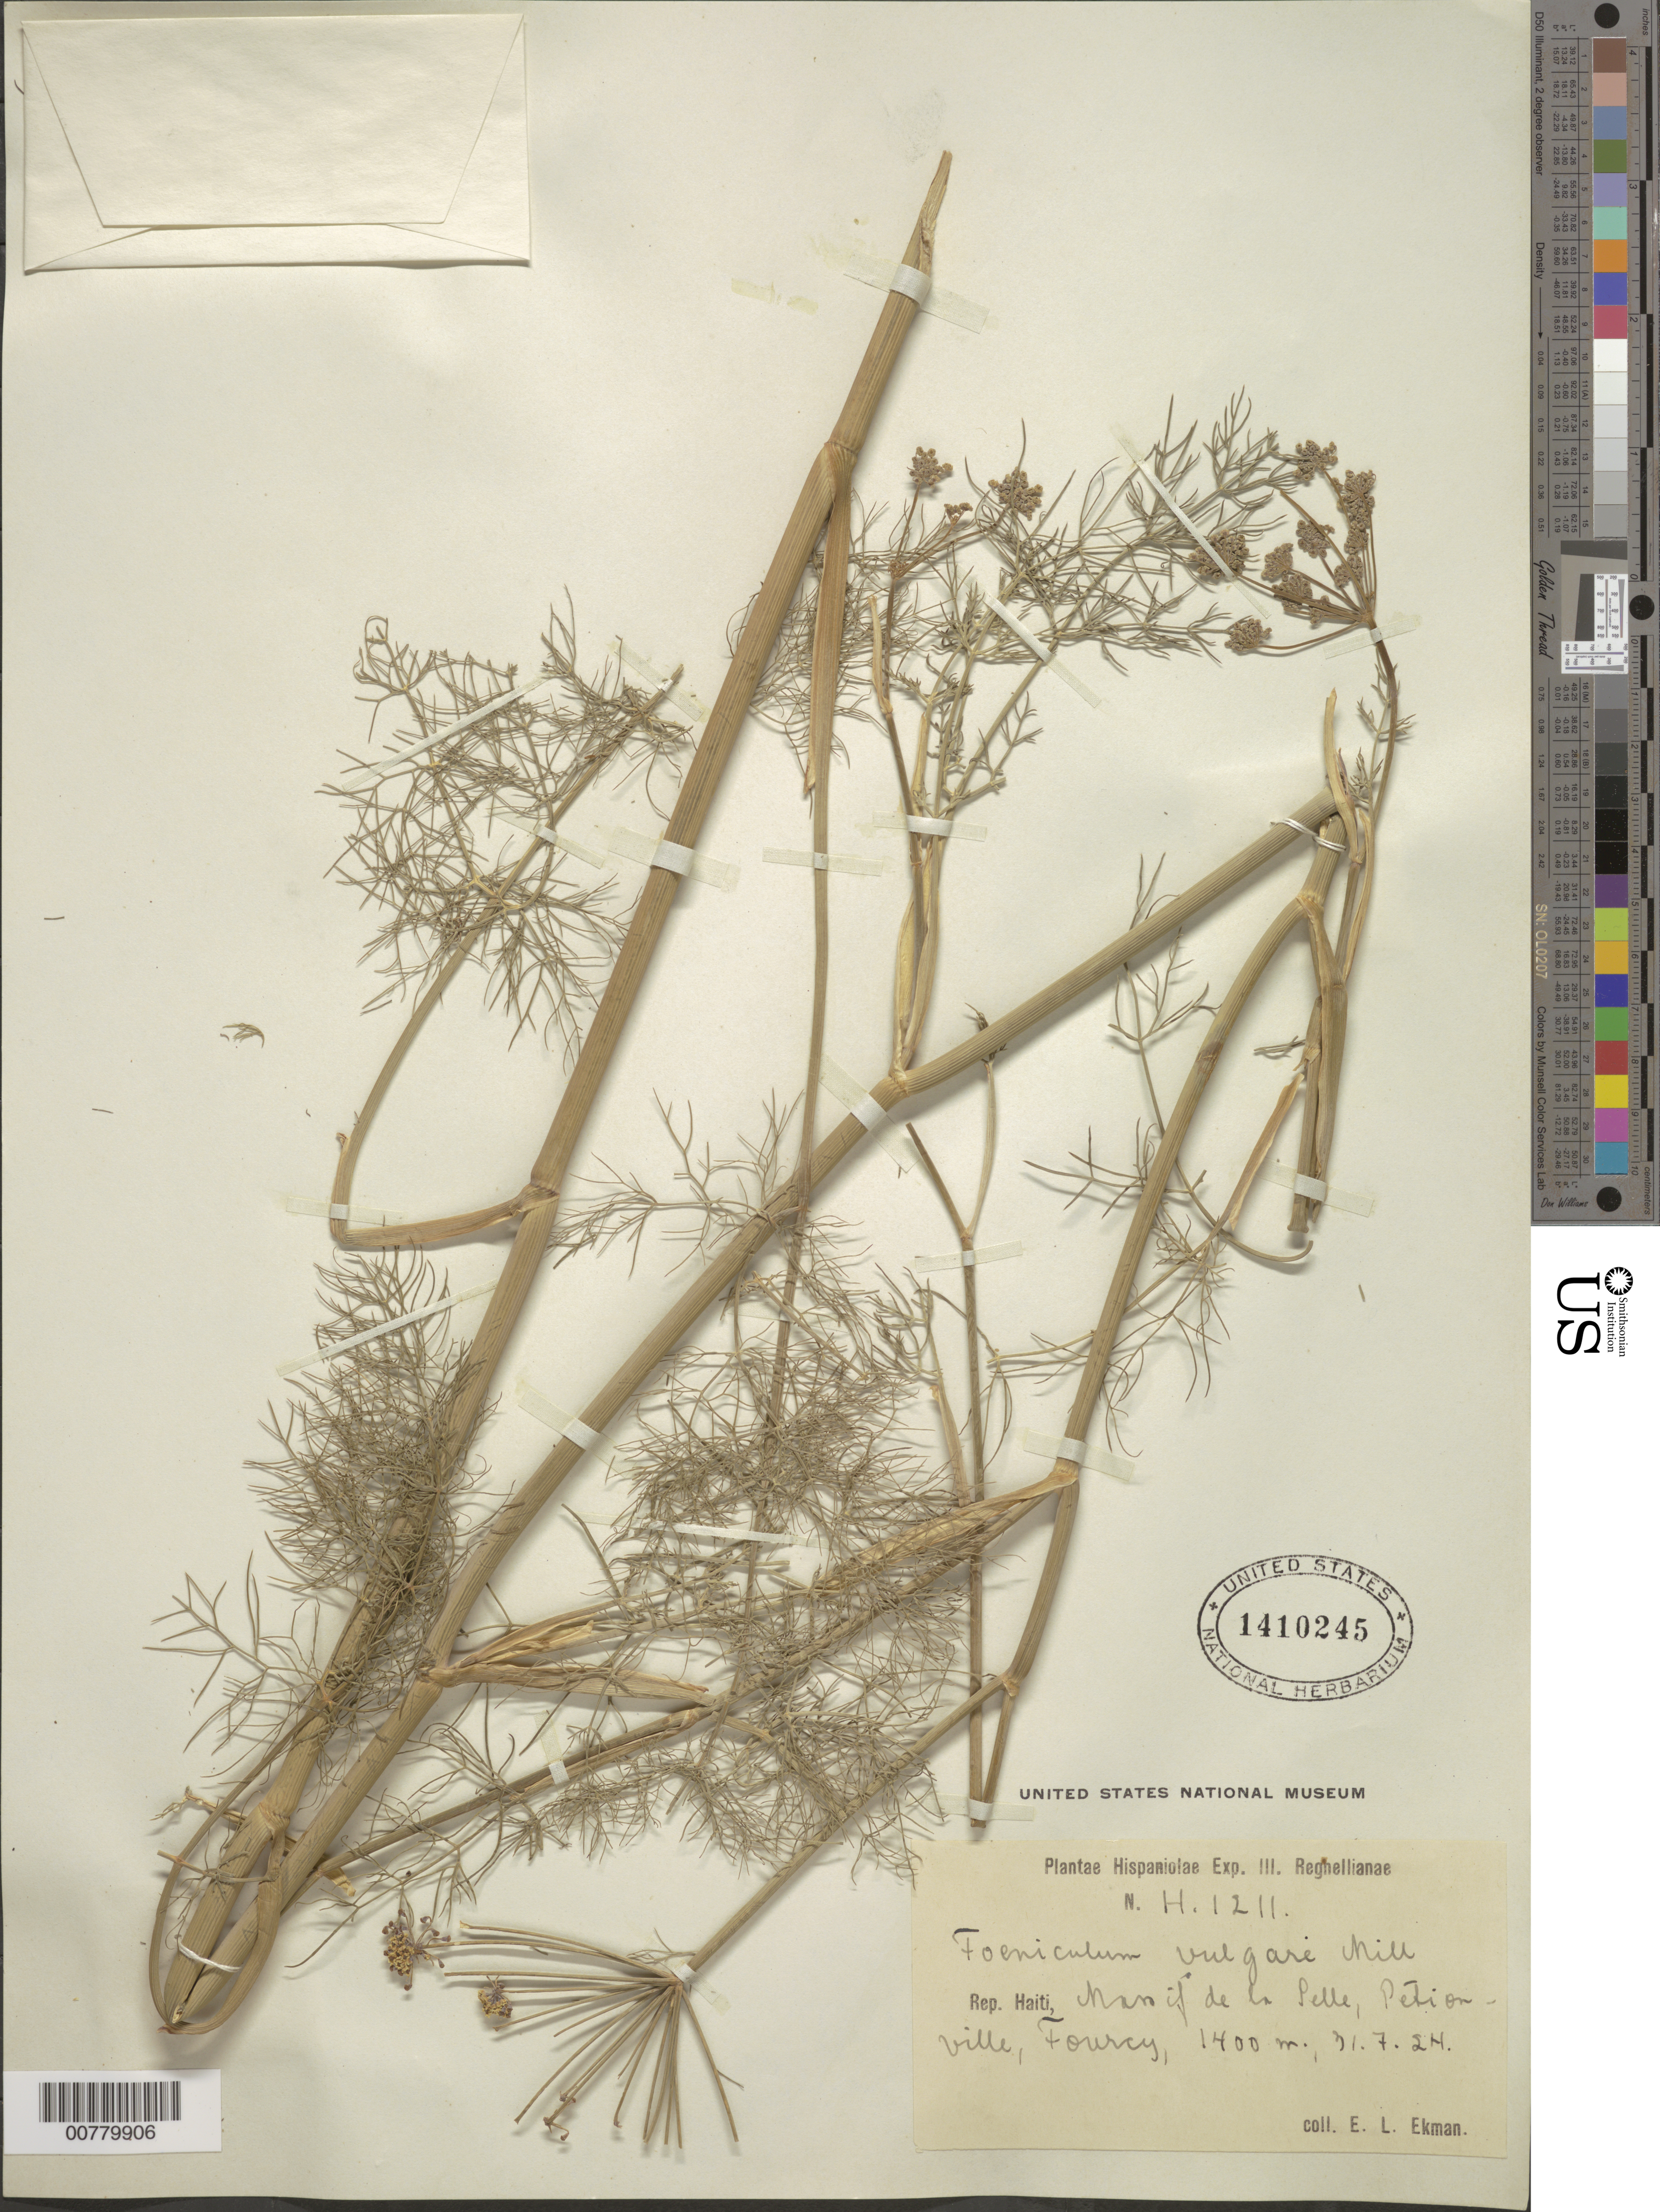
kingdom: Plantae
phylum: Tracheophyta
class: Magnoliopsida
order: Apiales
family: Apiaceae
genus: Foeniculum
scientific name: Foeniculum vulgare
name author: Mill.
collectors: E. L. Ekman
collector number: H 1211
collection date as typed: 31 Jul 1924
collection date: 1924-07-31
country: Haiti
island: Hispaniola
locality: Massif de la Selle, Pétionville, Fourcy.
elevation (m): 1400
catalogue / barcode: US 1410245